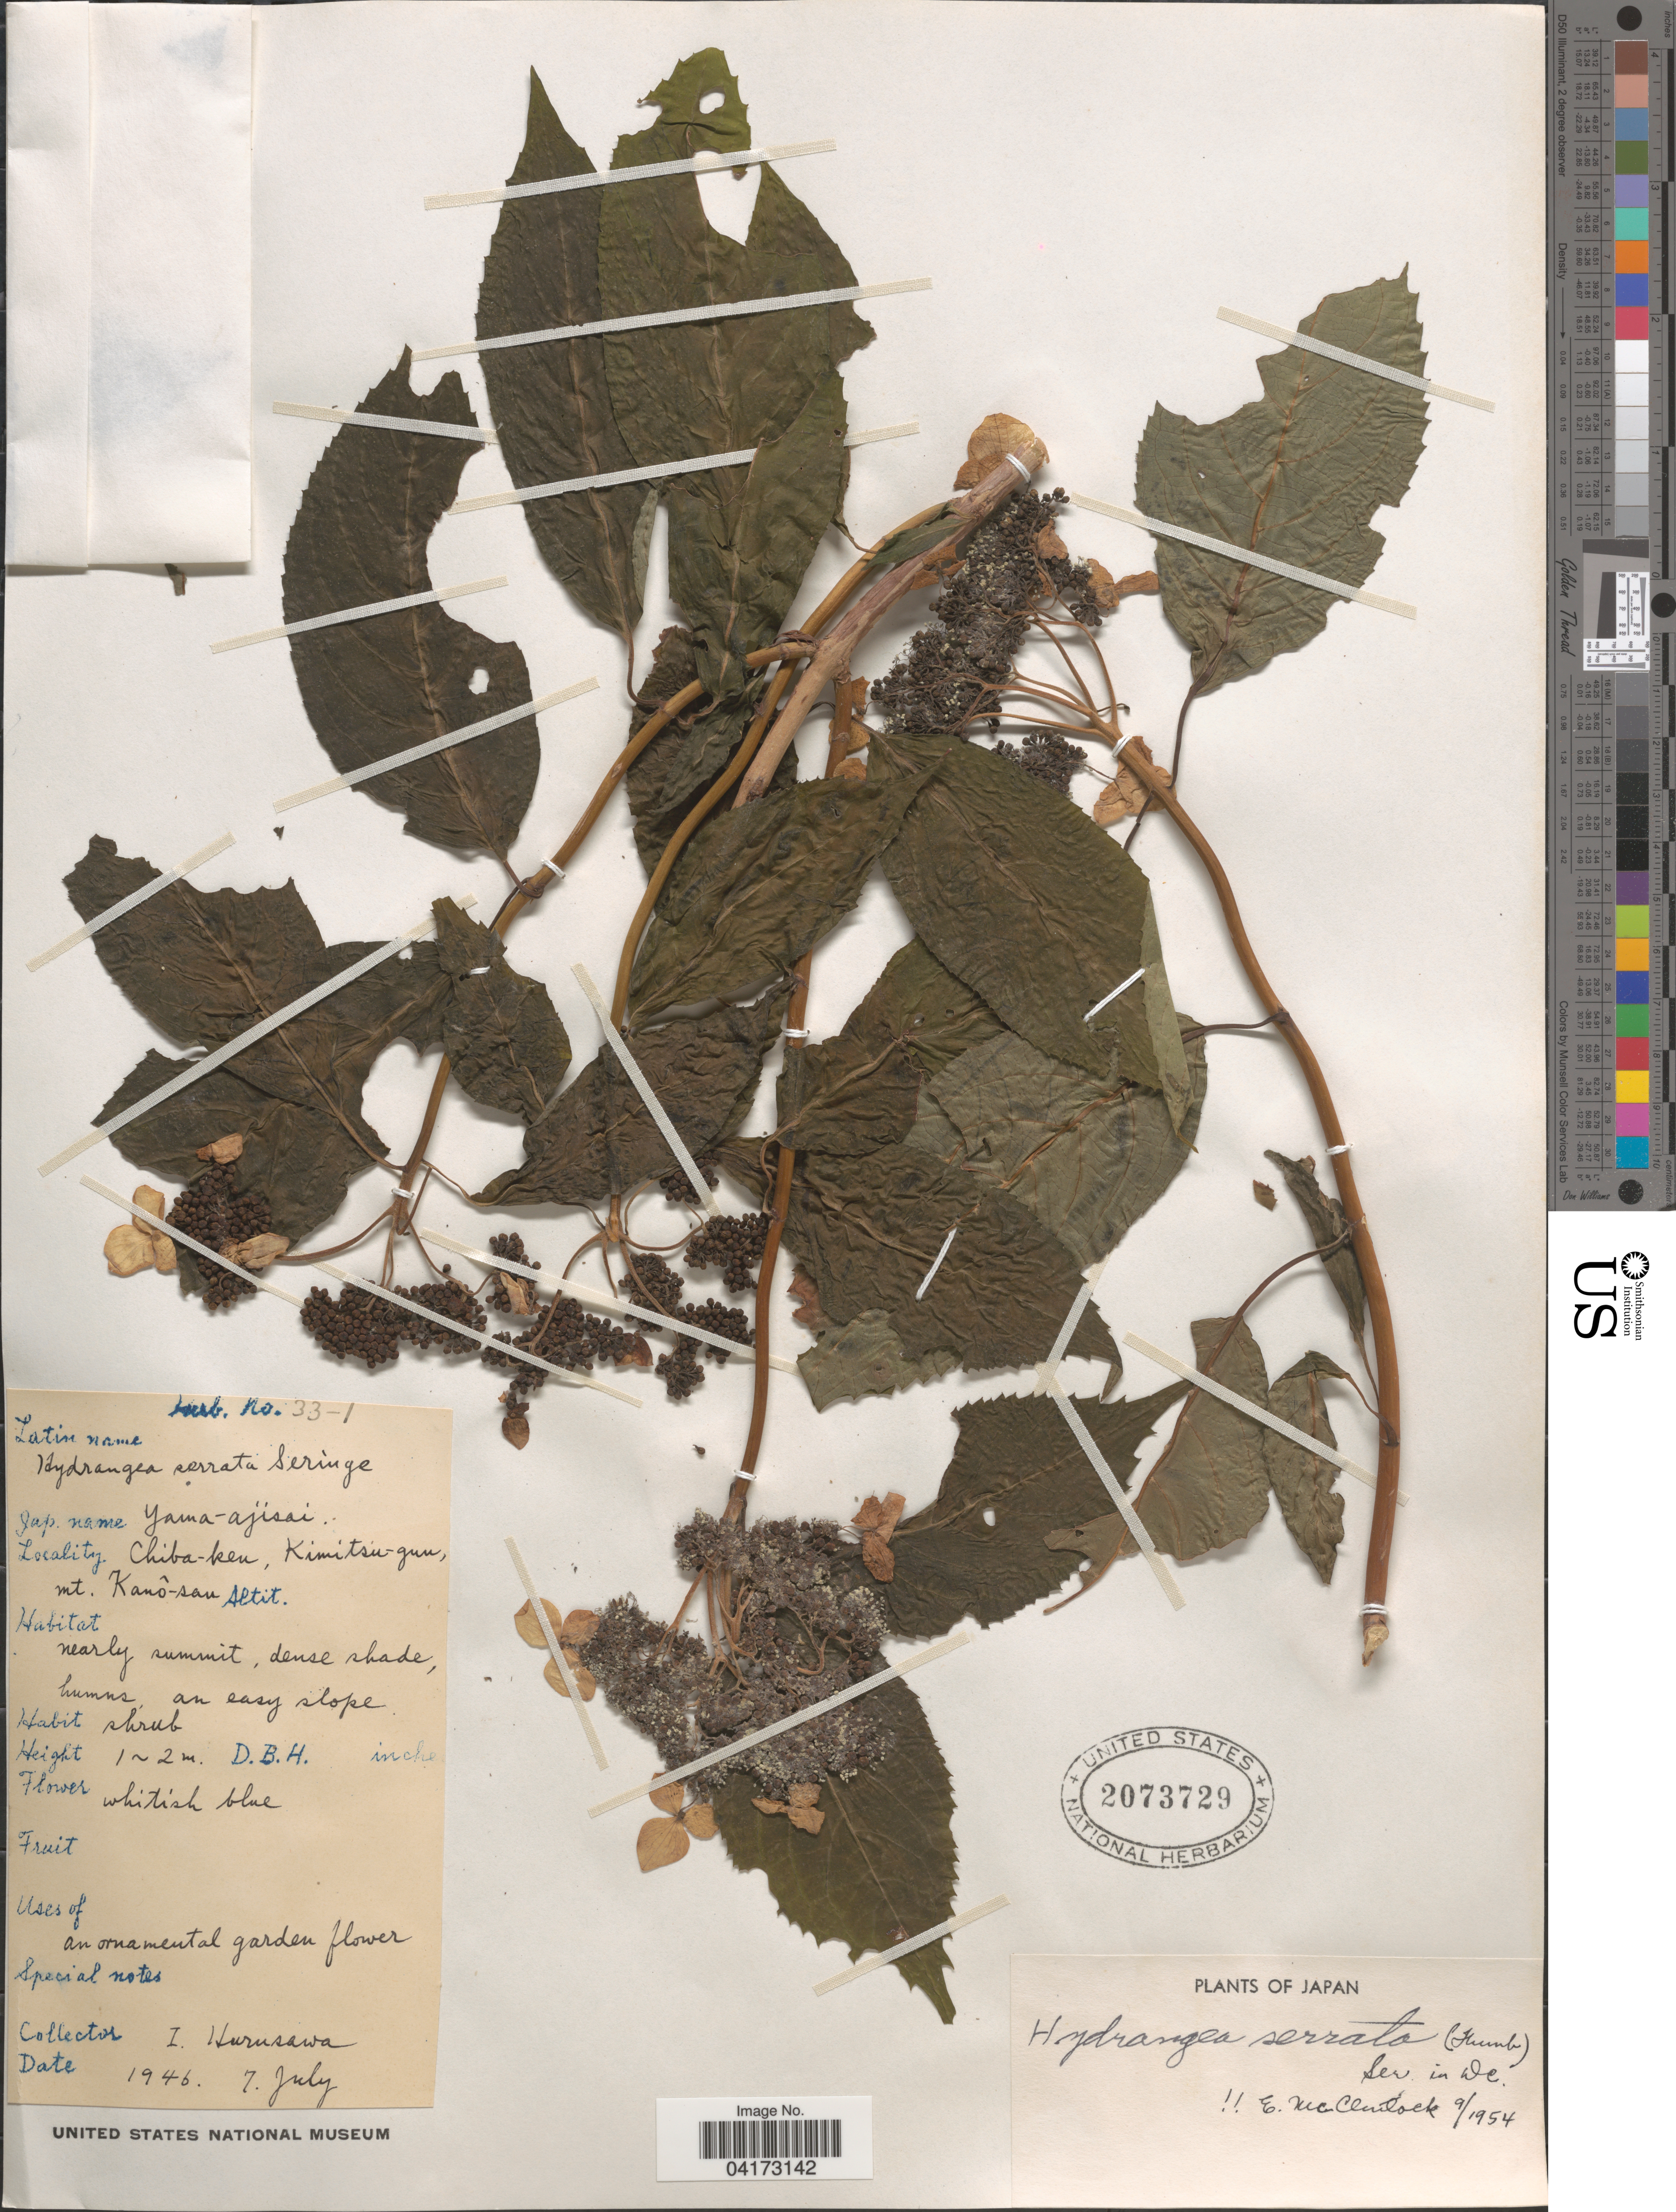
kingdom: Plantae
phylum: Tracheophyta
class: Magnoliopsida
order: Cornales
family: Hydrangeaceae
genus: Hydrangea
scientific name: Hydrangea serrata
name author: (Thunb.) Ser.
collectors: I. Hurusawa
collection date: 1946-07-07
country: Japan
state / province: Tiba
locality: Chiba-ken, Kimitsu-gun, mt. Kanô-san.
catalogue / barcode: US 2073729